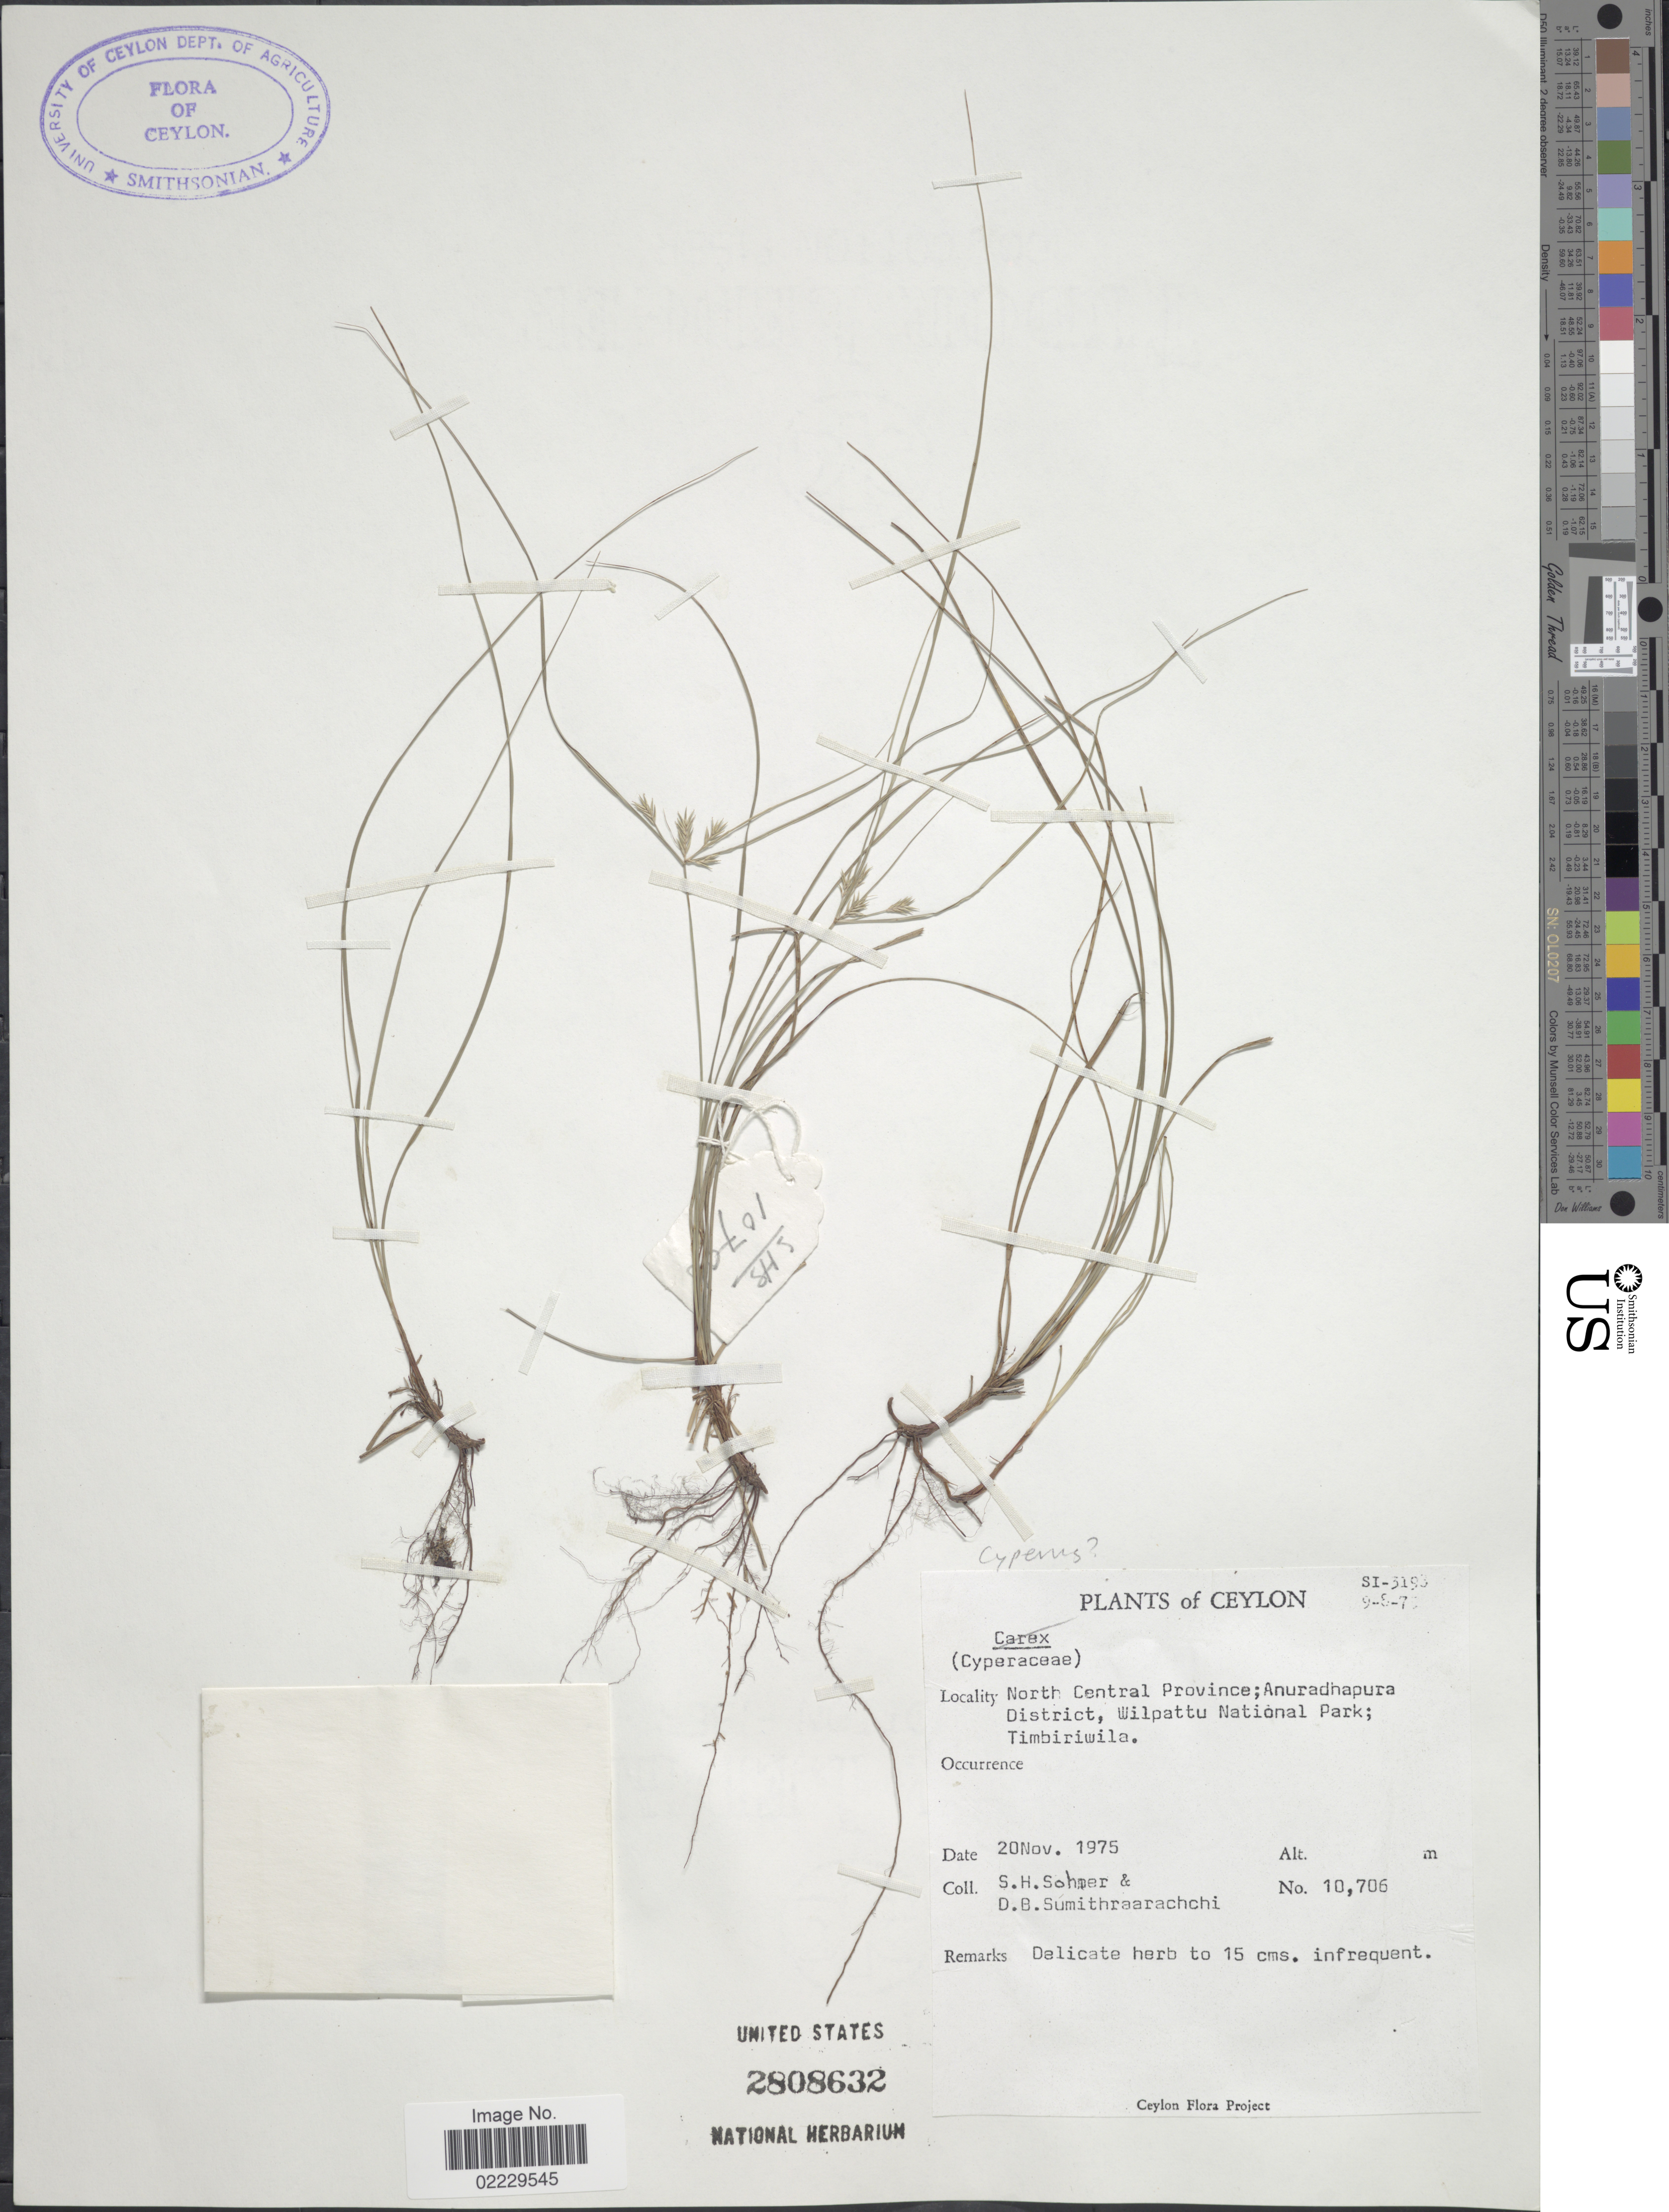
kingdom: Plantae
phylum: Tracheophyta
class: Liliopsida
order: Poales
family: Cyperaceae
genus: Cyperus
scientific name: Cyperus paniceus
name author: (Rottb.) Boeckeler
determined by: Strong, Mark T., (BOT), Smithsonian Institution - National Museum of Natural History (UNITED STATES)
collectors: S. H. Sohmer & D. B. Sumithraarachchi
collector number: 10706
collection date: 1975-11-20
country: Sri Lanka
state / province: North Central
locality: Anuradhapura District, Wilpattu National Park; Timbiriwila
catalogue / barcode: US 2808632